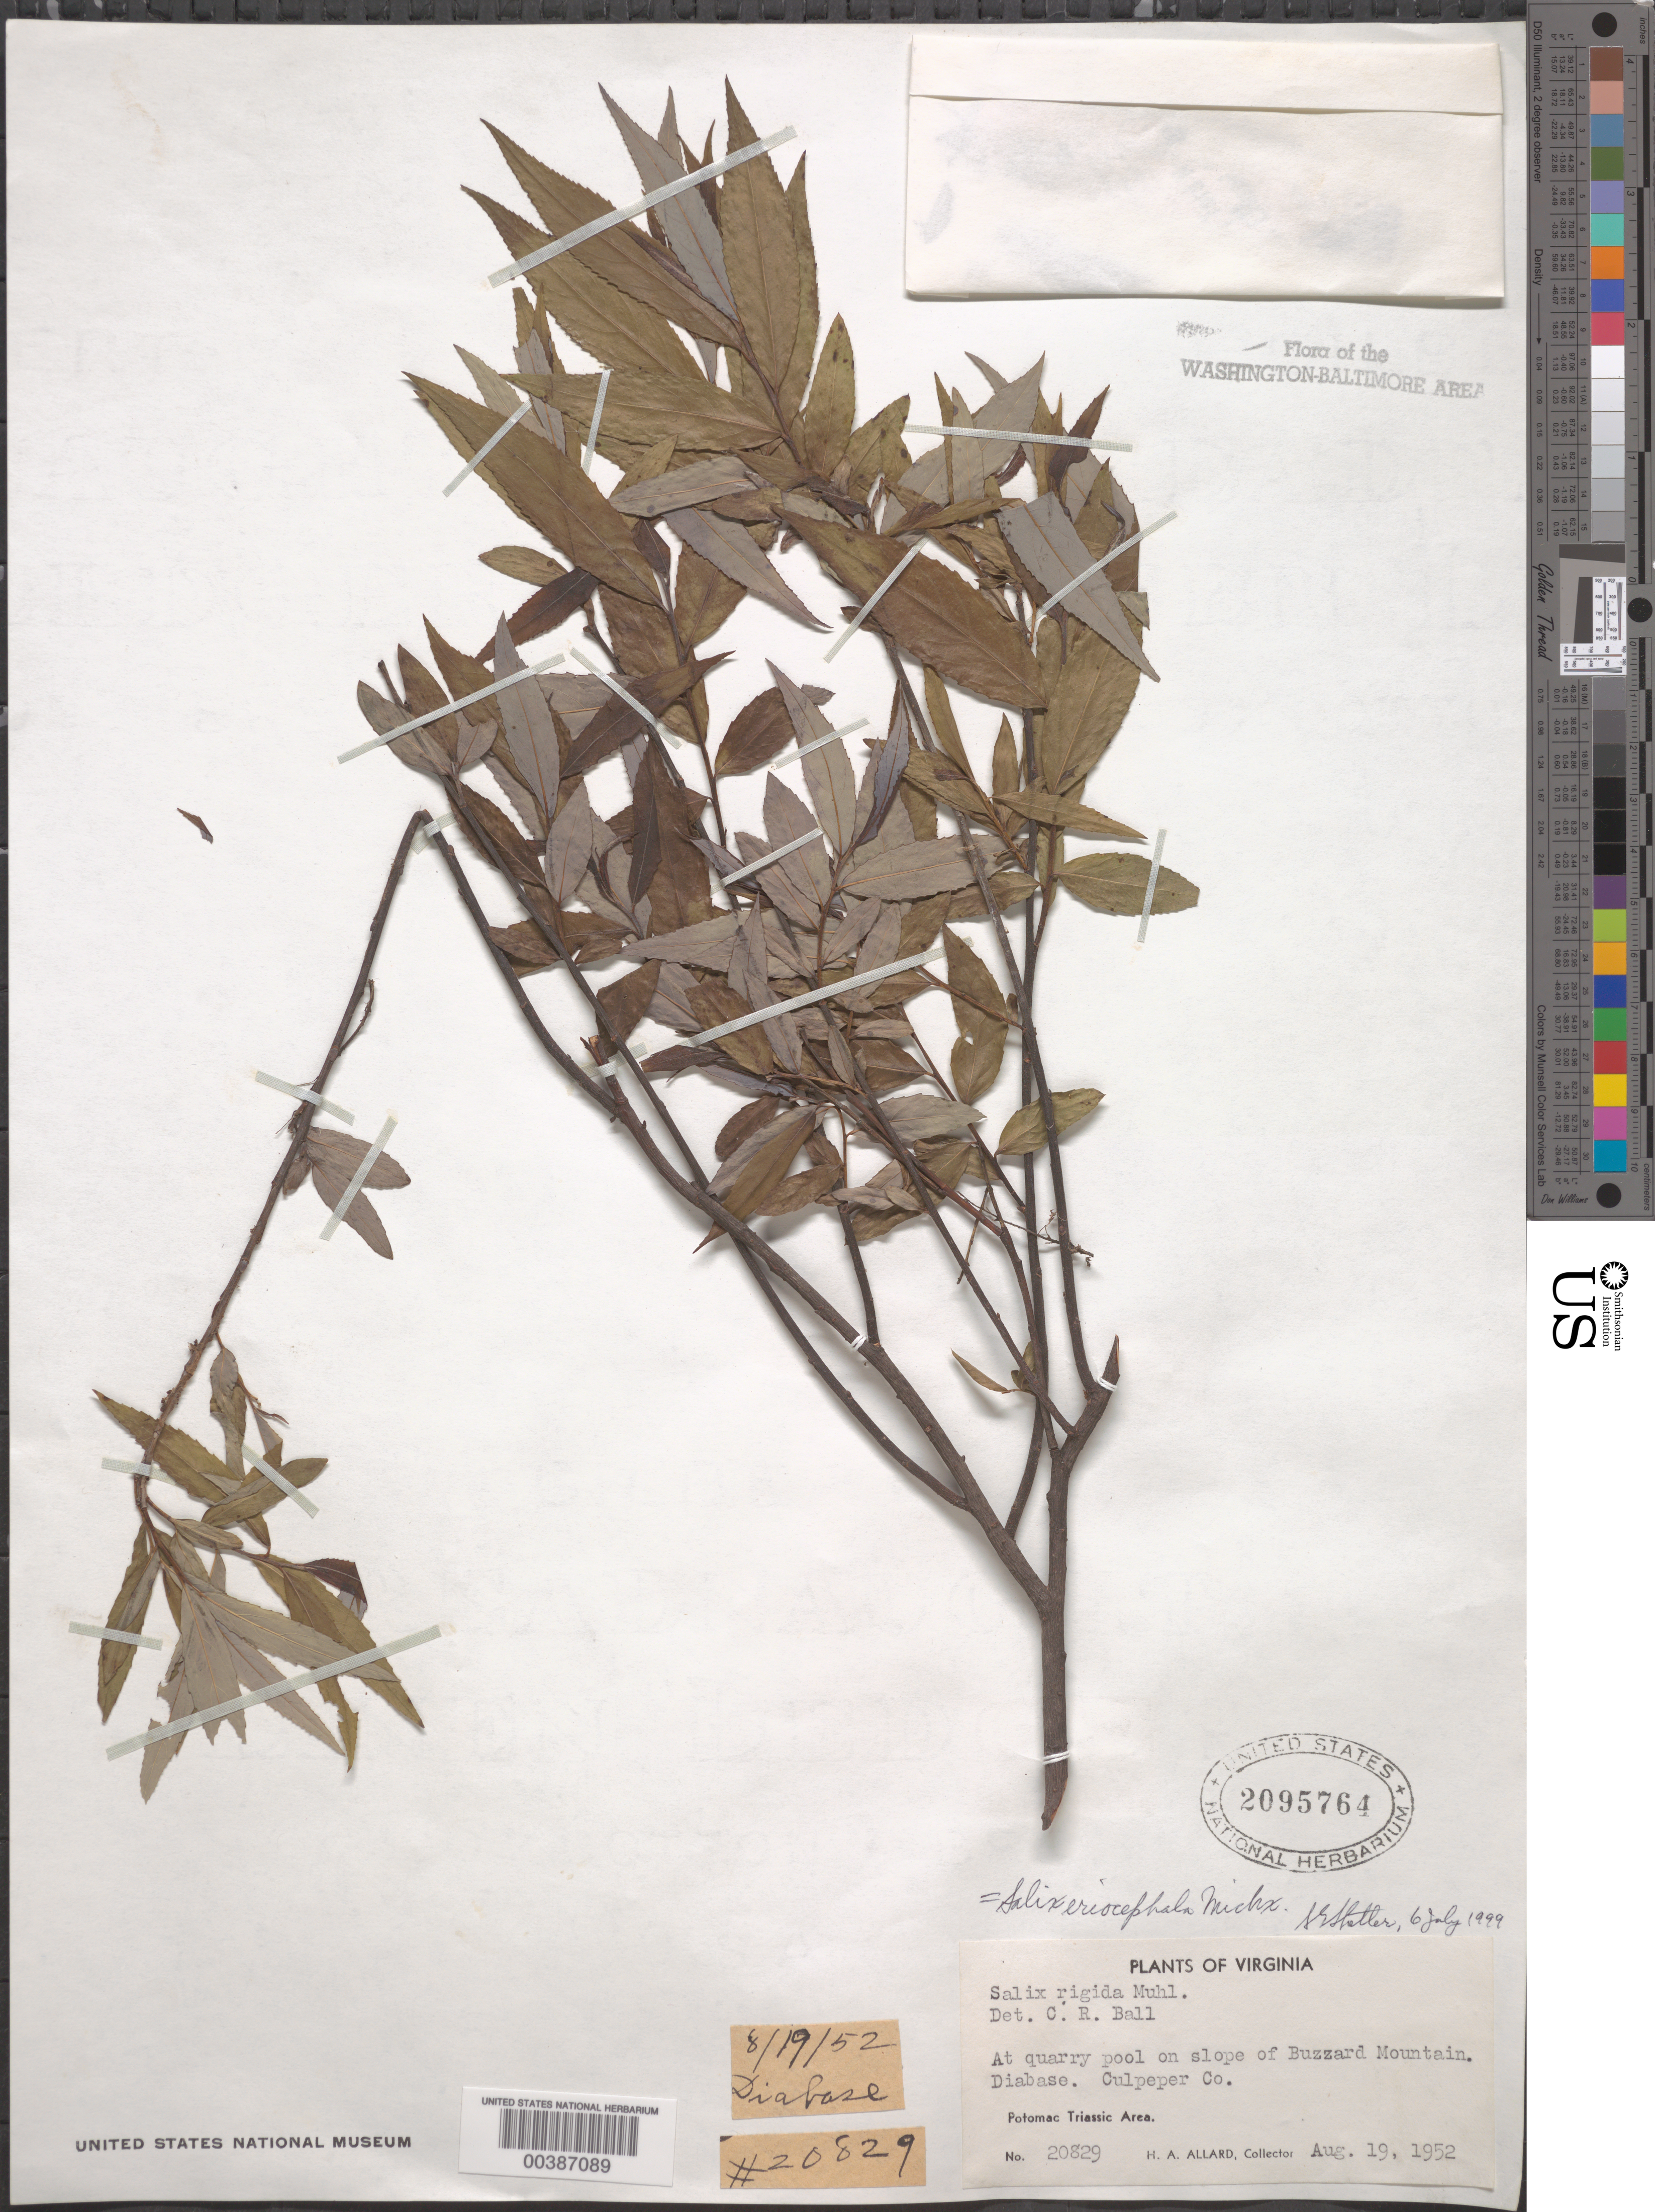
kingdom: Plantae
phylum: Tracheophyta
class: Magnoliopsida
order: Malpighiales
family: Salicaceae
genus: Salix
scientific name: Salix eriocephala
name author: Michx.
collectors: H. A. Allard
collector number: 20829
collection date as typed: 19 Aug 1952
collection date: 1952-08-19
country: United States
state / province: Virginia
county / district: Culpeper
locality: Buzzard Mountain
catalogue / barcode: US 2095764